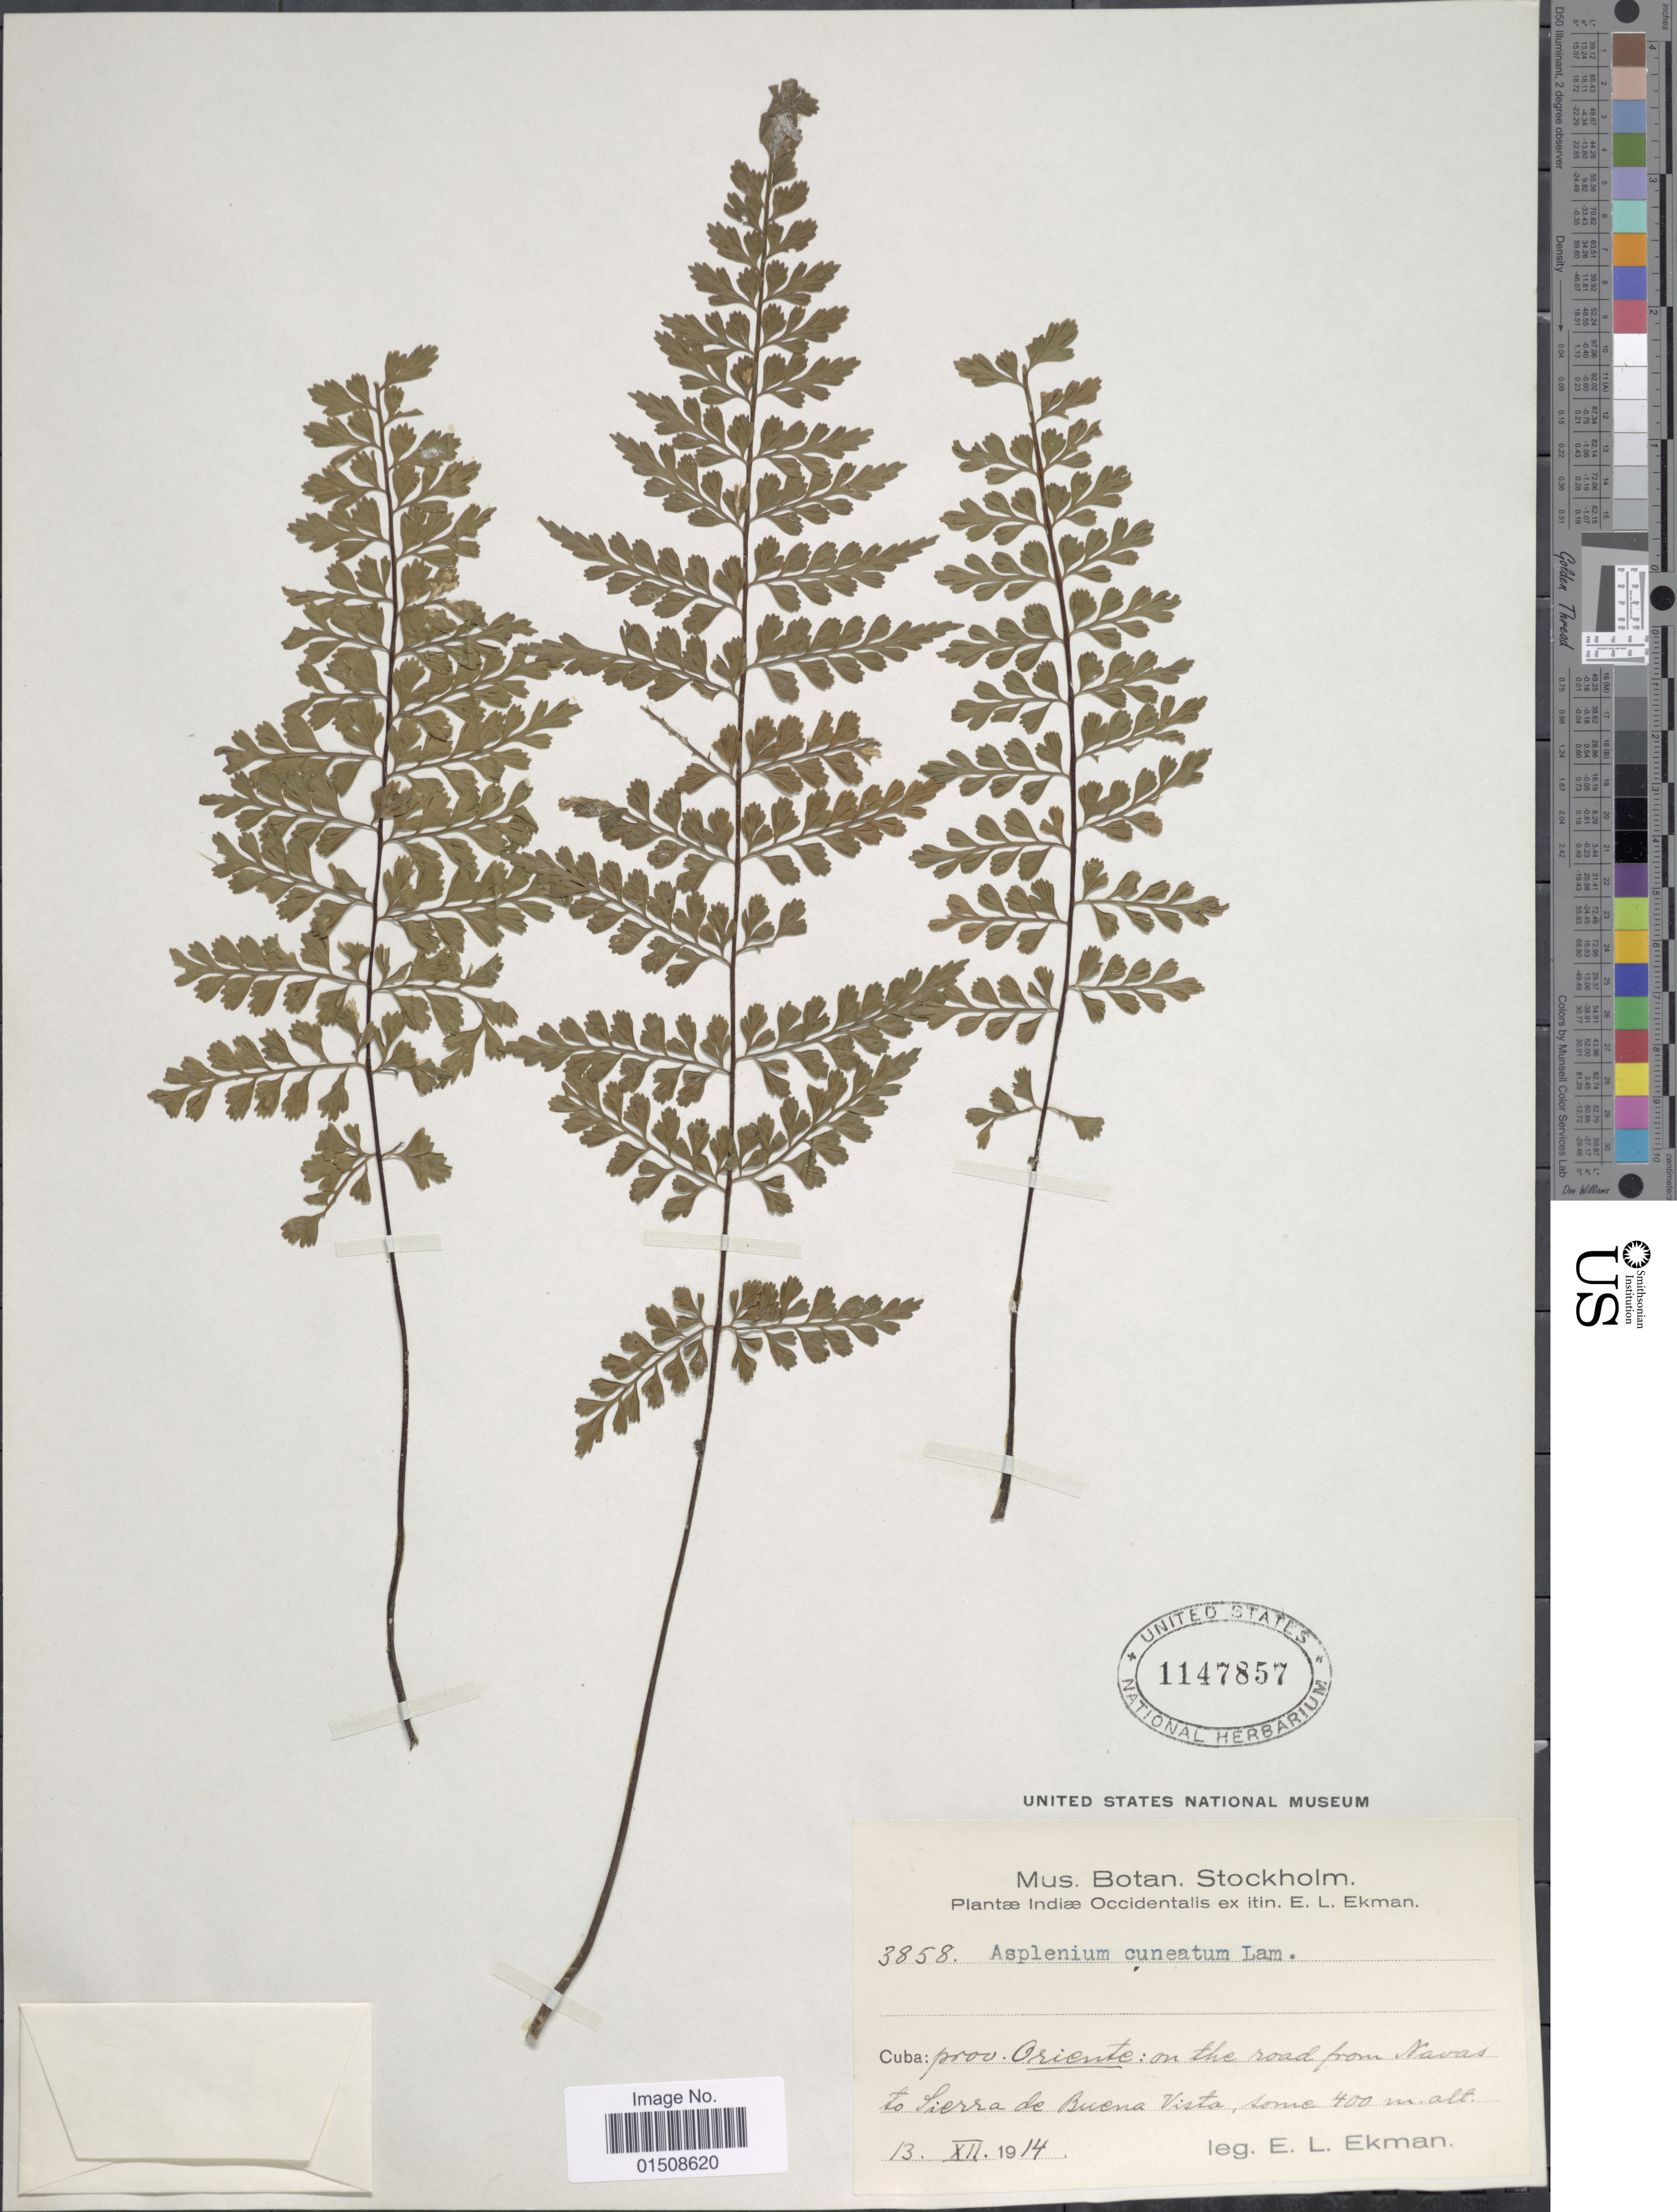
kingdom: Plantae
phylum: Tracheophyta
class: Polypodiopsida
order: Polypodiales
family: Aspleniaceae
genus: Asplenium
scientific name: Asplenium cuneatum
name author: Lam.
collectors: E. L. Ekman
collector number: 3858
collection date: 1914-12-13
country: Cuba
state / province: Oriente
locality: On the road from Navas to Sierra de Buena Vista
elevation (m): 400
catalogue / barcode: US 1147857